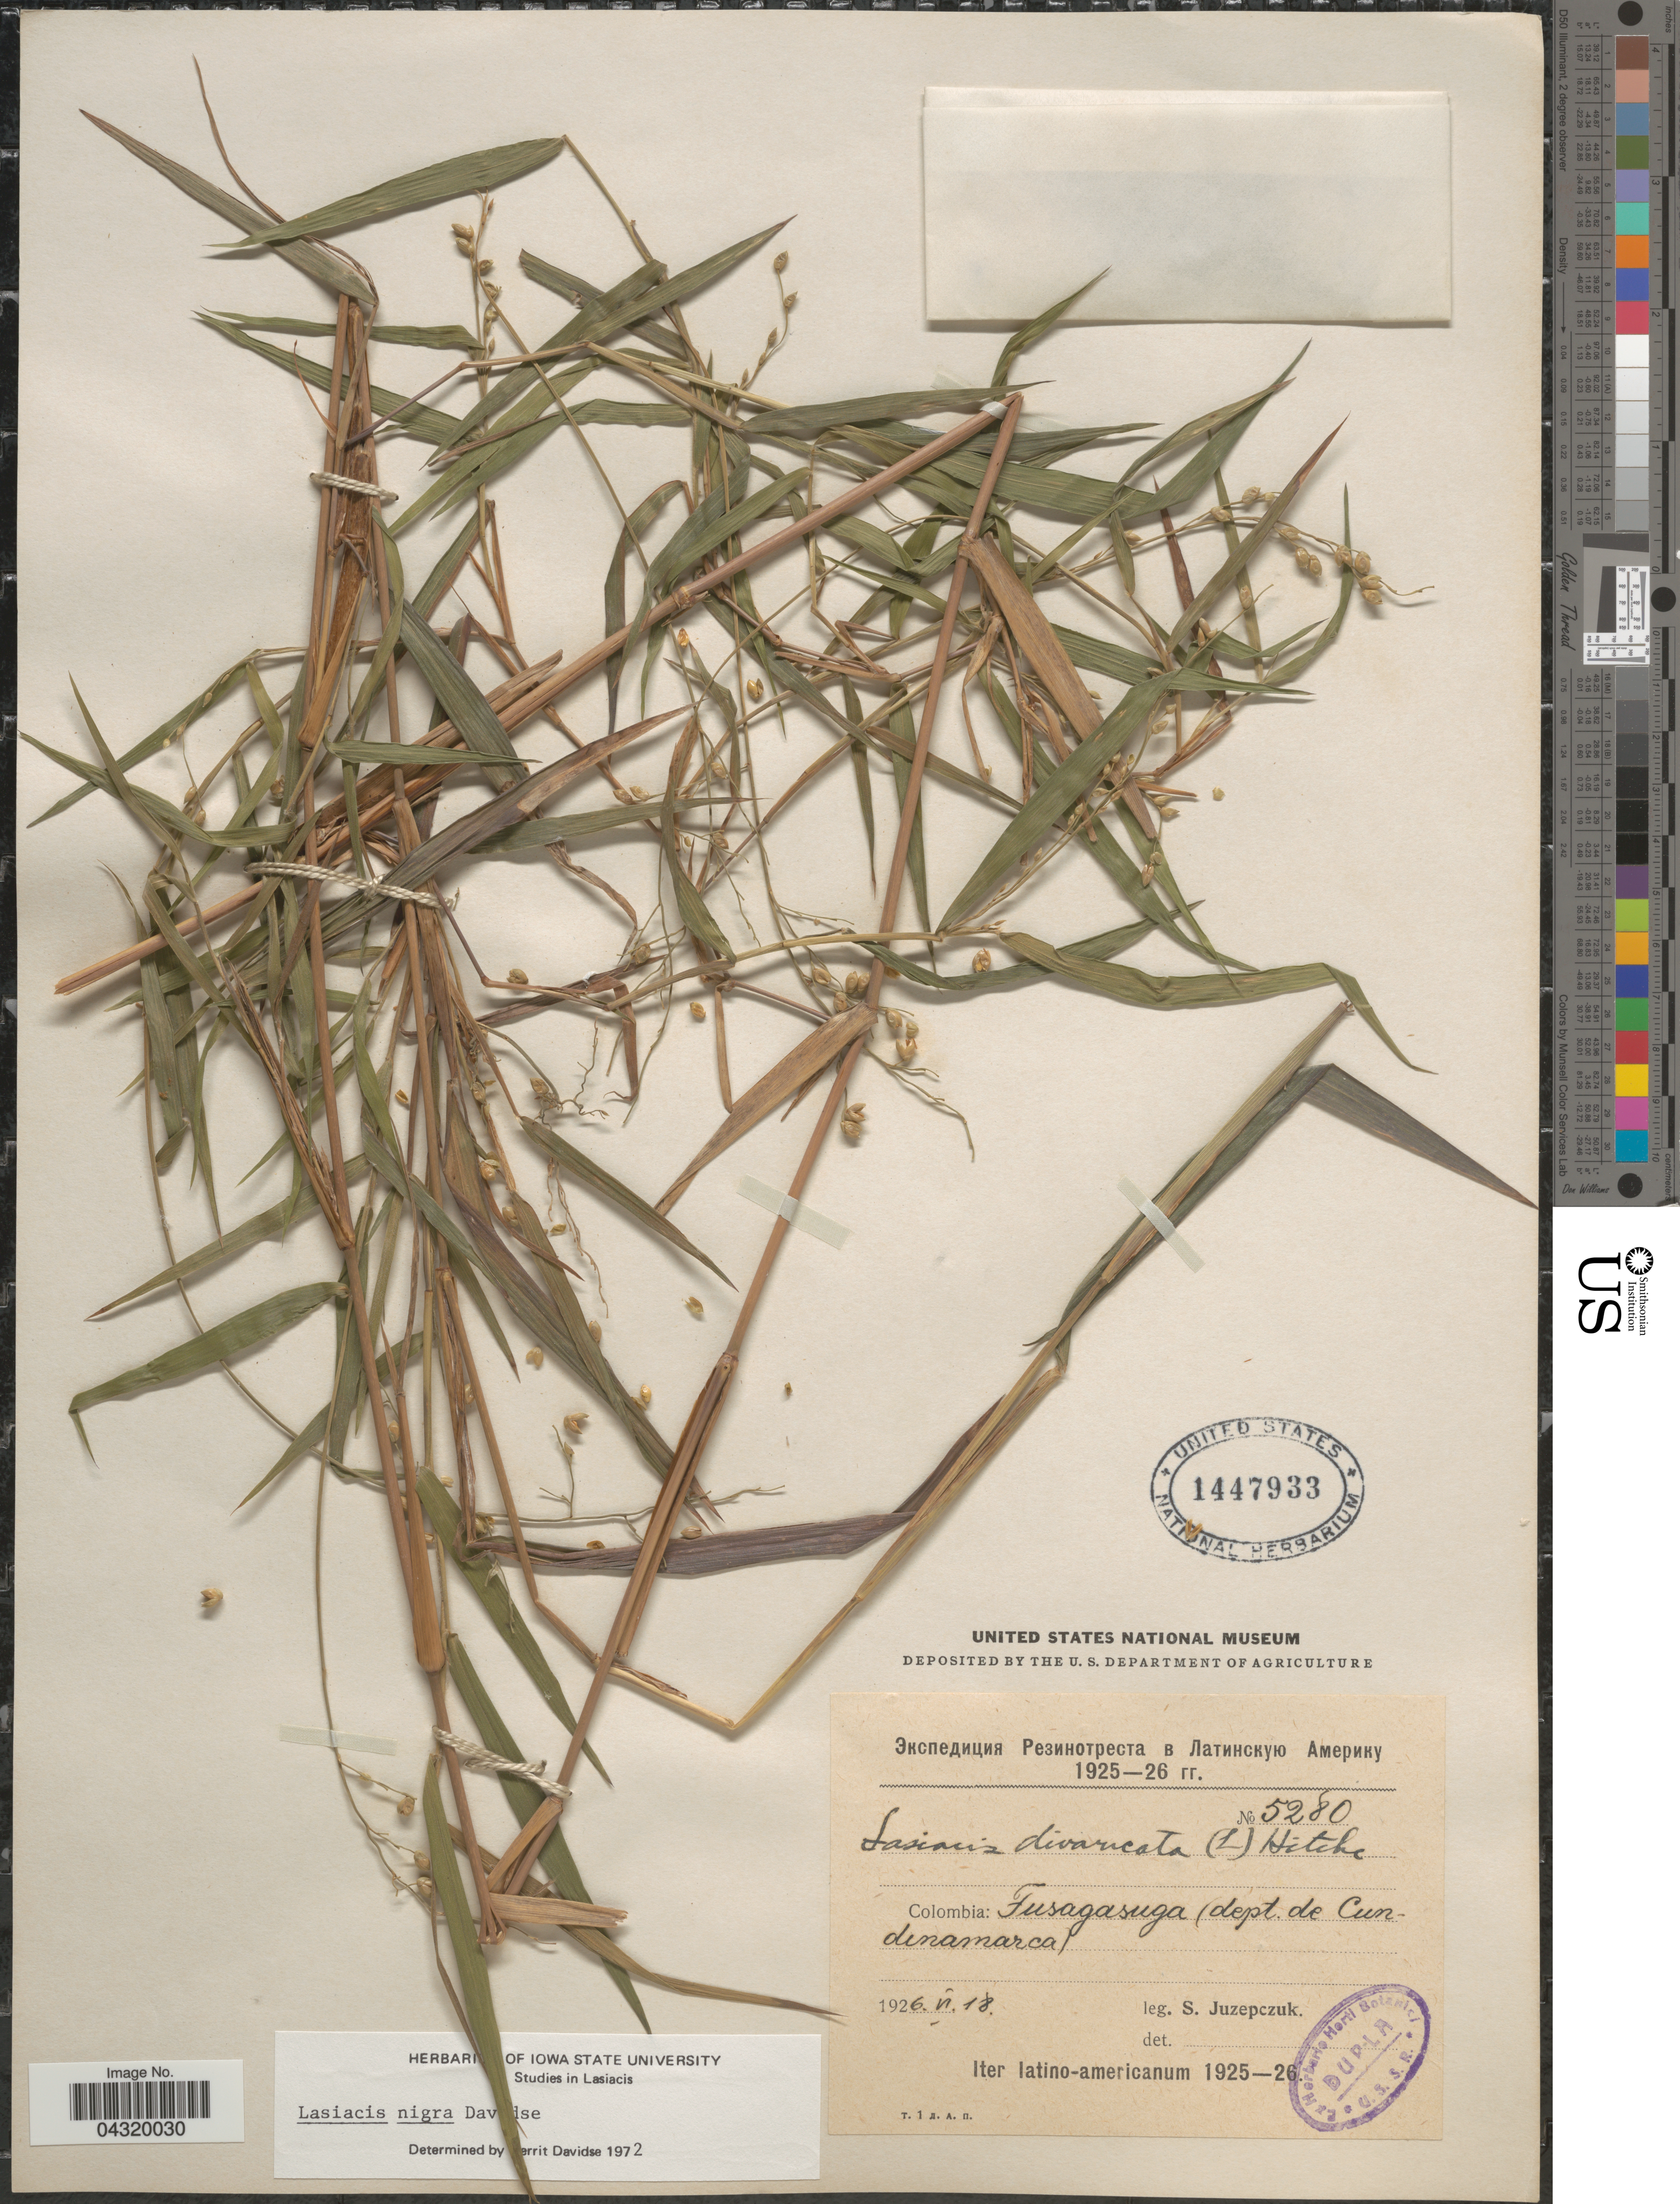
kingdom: Plantae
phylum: Tracheophyta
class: Liliopsida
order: Poales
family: Poaceae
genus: Lasiacis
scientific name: Lasiacis nigra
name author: Davidse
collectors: S. V. Juzepczuk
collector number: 5280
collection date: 1926-06-18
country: Colombia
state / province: Cundinamarca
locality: Fusagasuga (dept. de Cundinamarca). Iter latino-americanum 1925-26.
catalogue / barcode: US 1447933